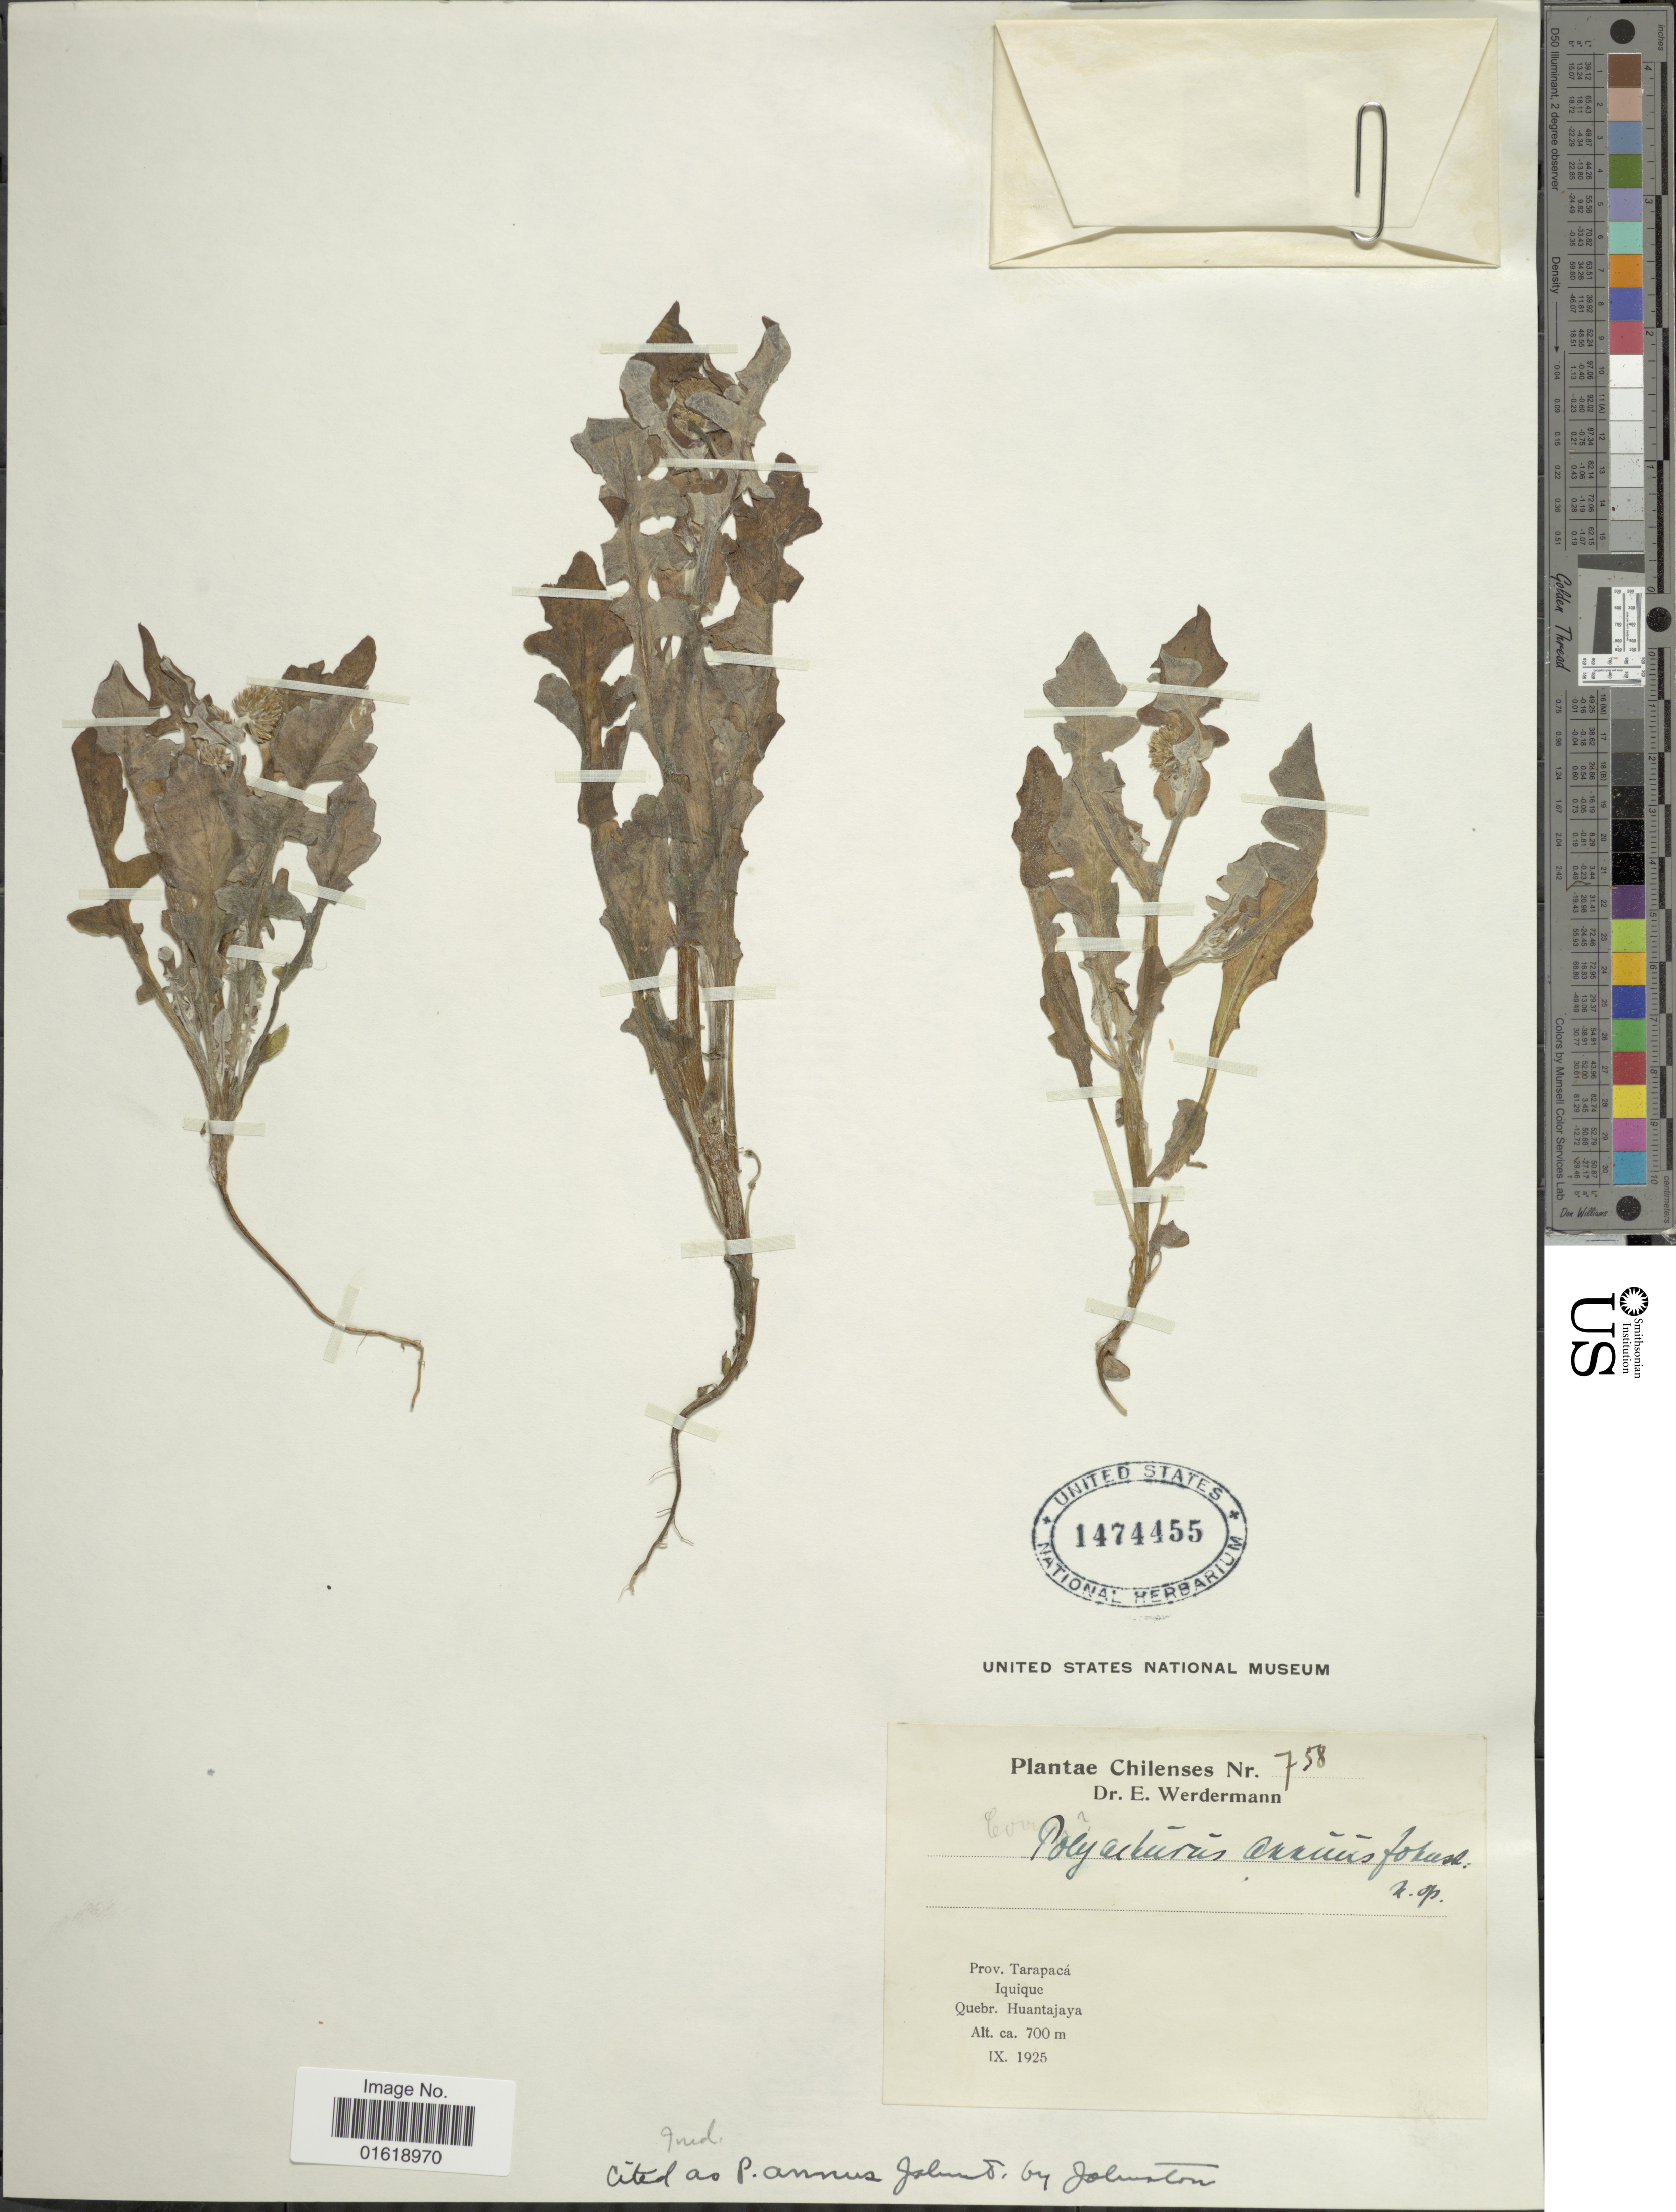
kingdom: Plantae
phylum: Tracheophyta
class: Magnoliopsida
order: Asterales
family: Asteraceae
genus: Polyachyrus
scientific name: Polyachyrus annuus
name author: I.M. Johnst.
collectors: E. Werdermann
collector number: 758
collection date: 1925-09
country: Chile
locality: Prov. Tarapacá. Iquique. Quebr. Huantajaya.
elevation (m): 700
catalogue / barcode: US 1474455